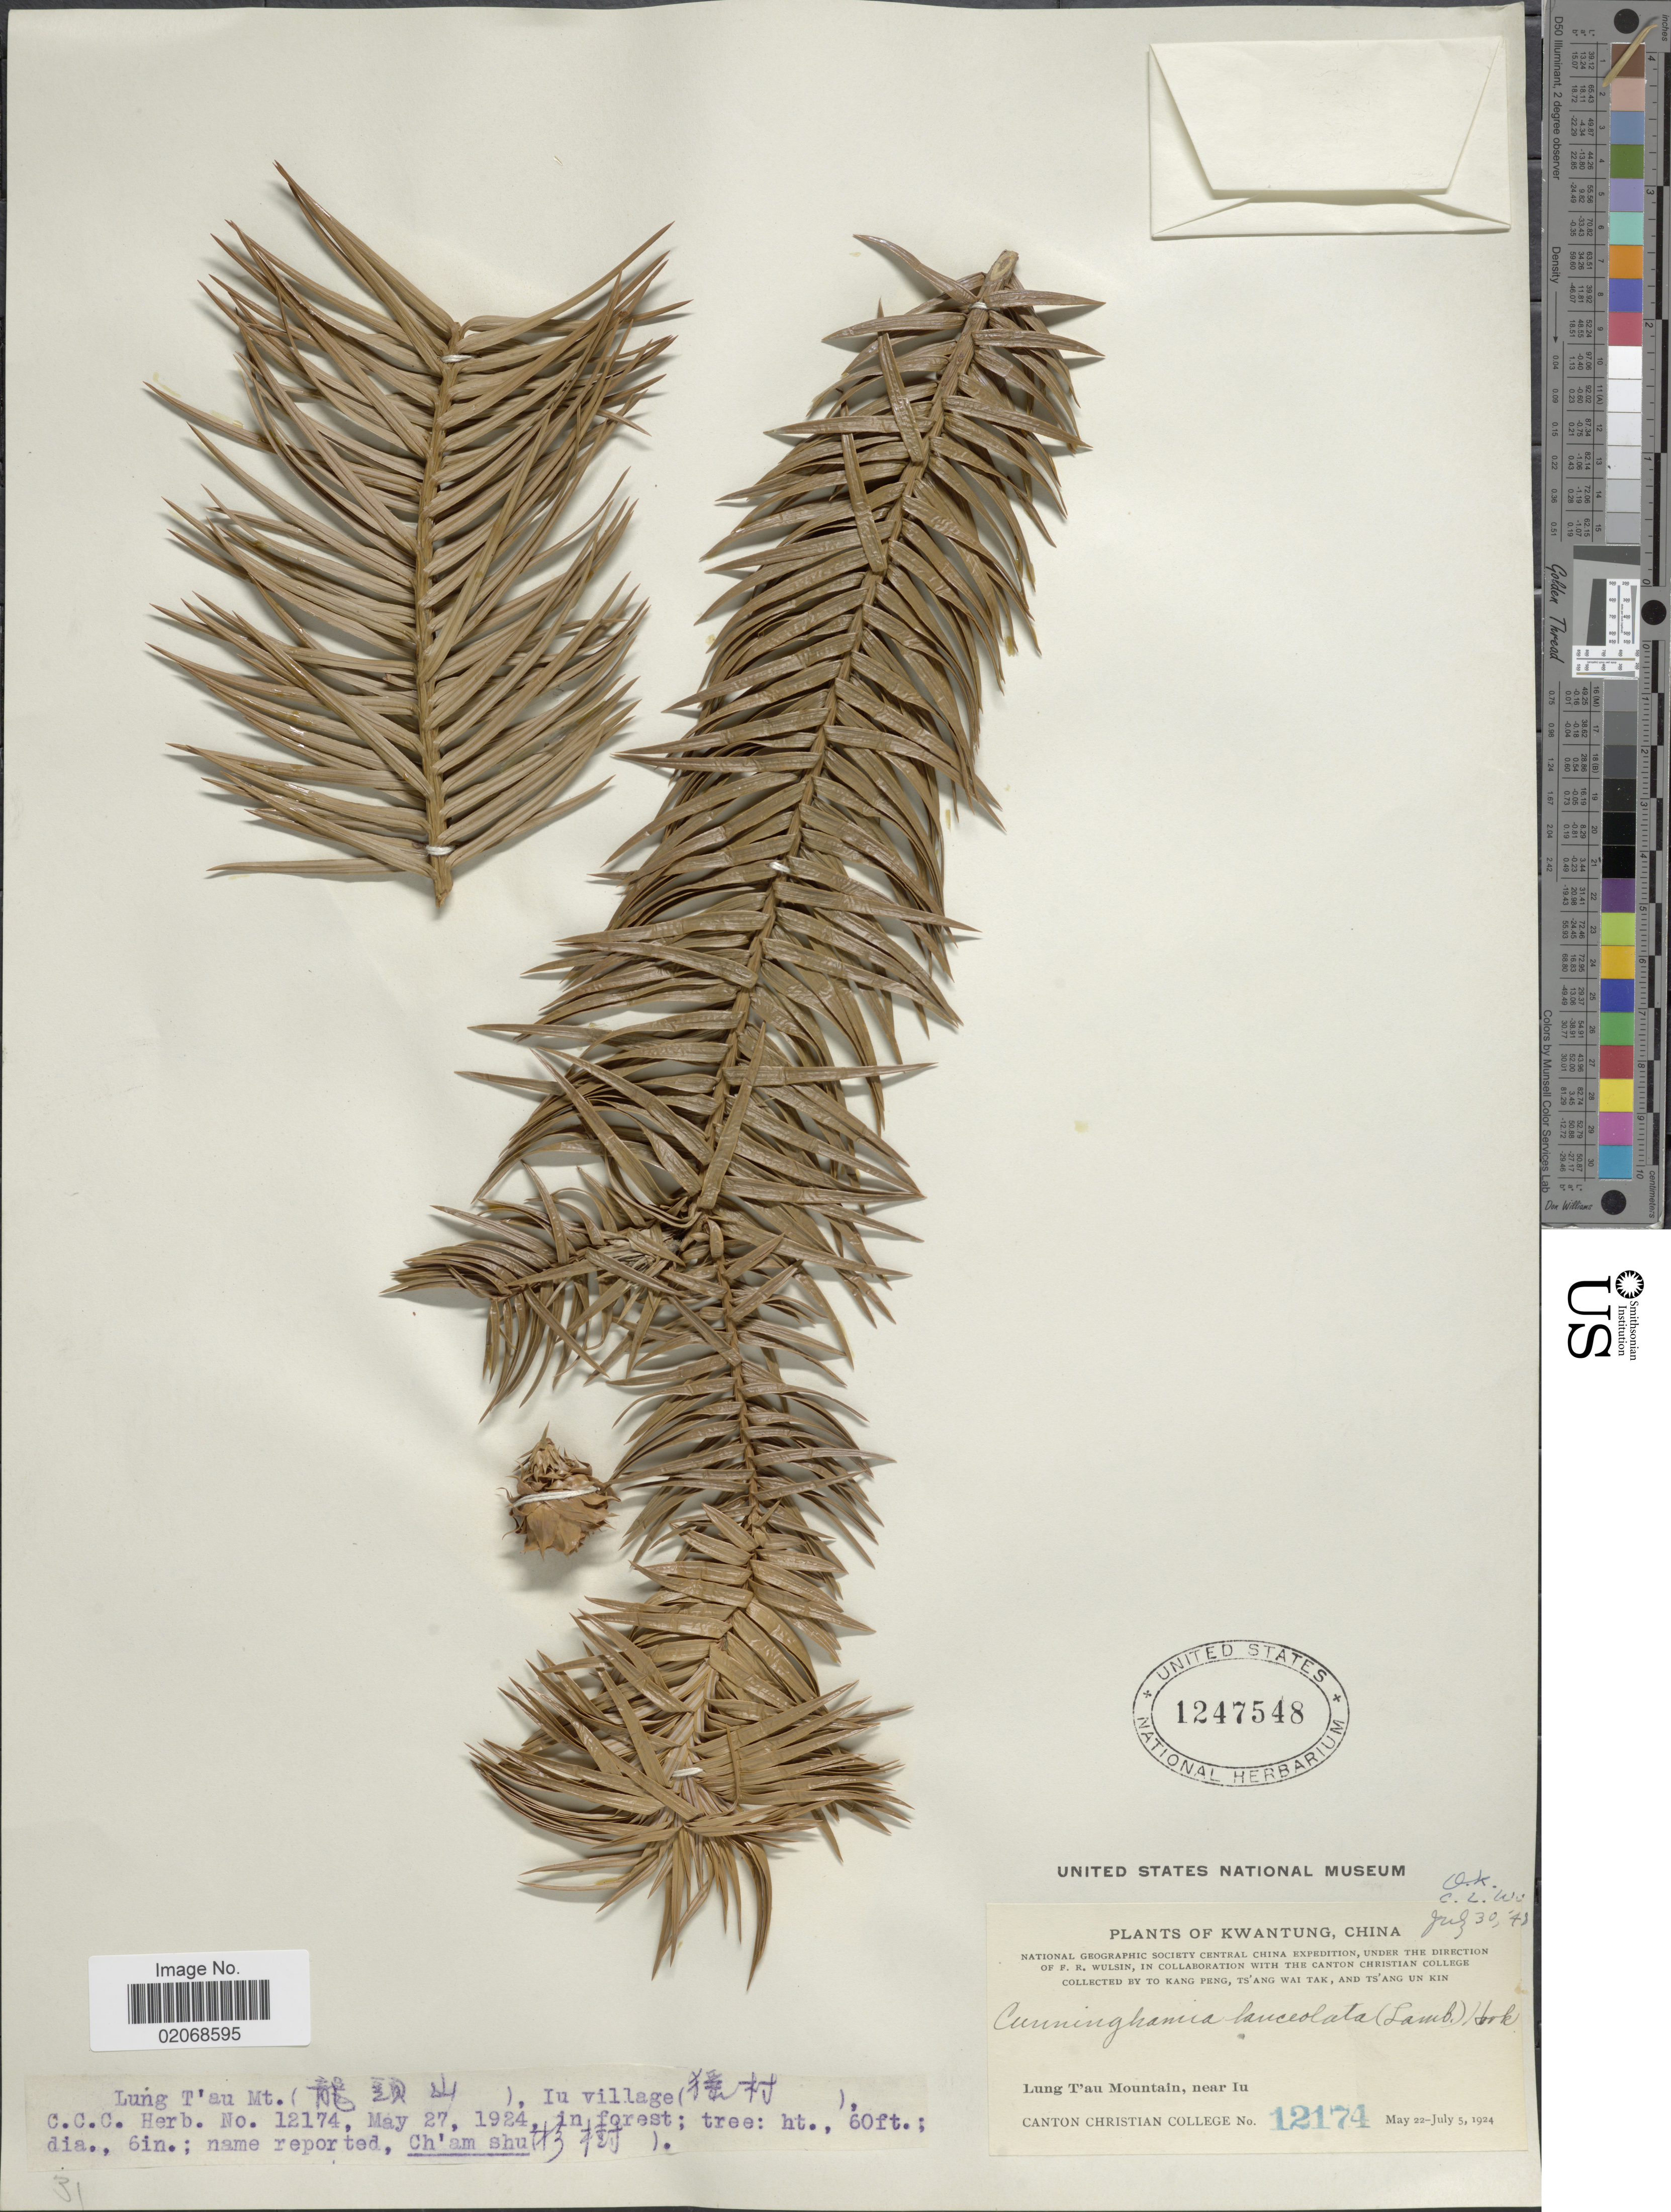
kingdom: Plantae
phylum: Tracheophyta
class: Pinopsida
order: Pinales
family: Cupressaceae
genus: Cunninghamia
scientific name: Cunninghamia lanceolata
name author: (Lamb.) Hook.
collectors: K. Peng, W. T. Tsang & Ts' Ang Un Kin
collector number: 12174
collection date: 1924-05-22/1924-07-05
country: China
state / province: Guangdong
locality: Lung T'au Mountain, near Iu, in village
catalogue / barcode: US 1247548